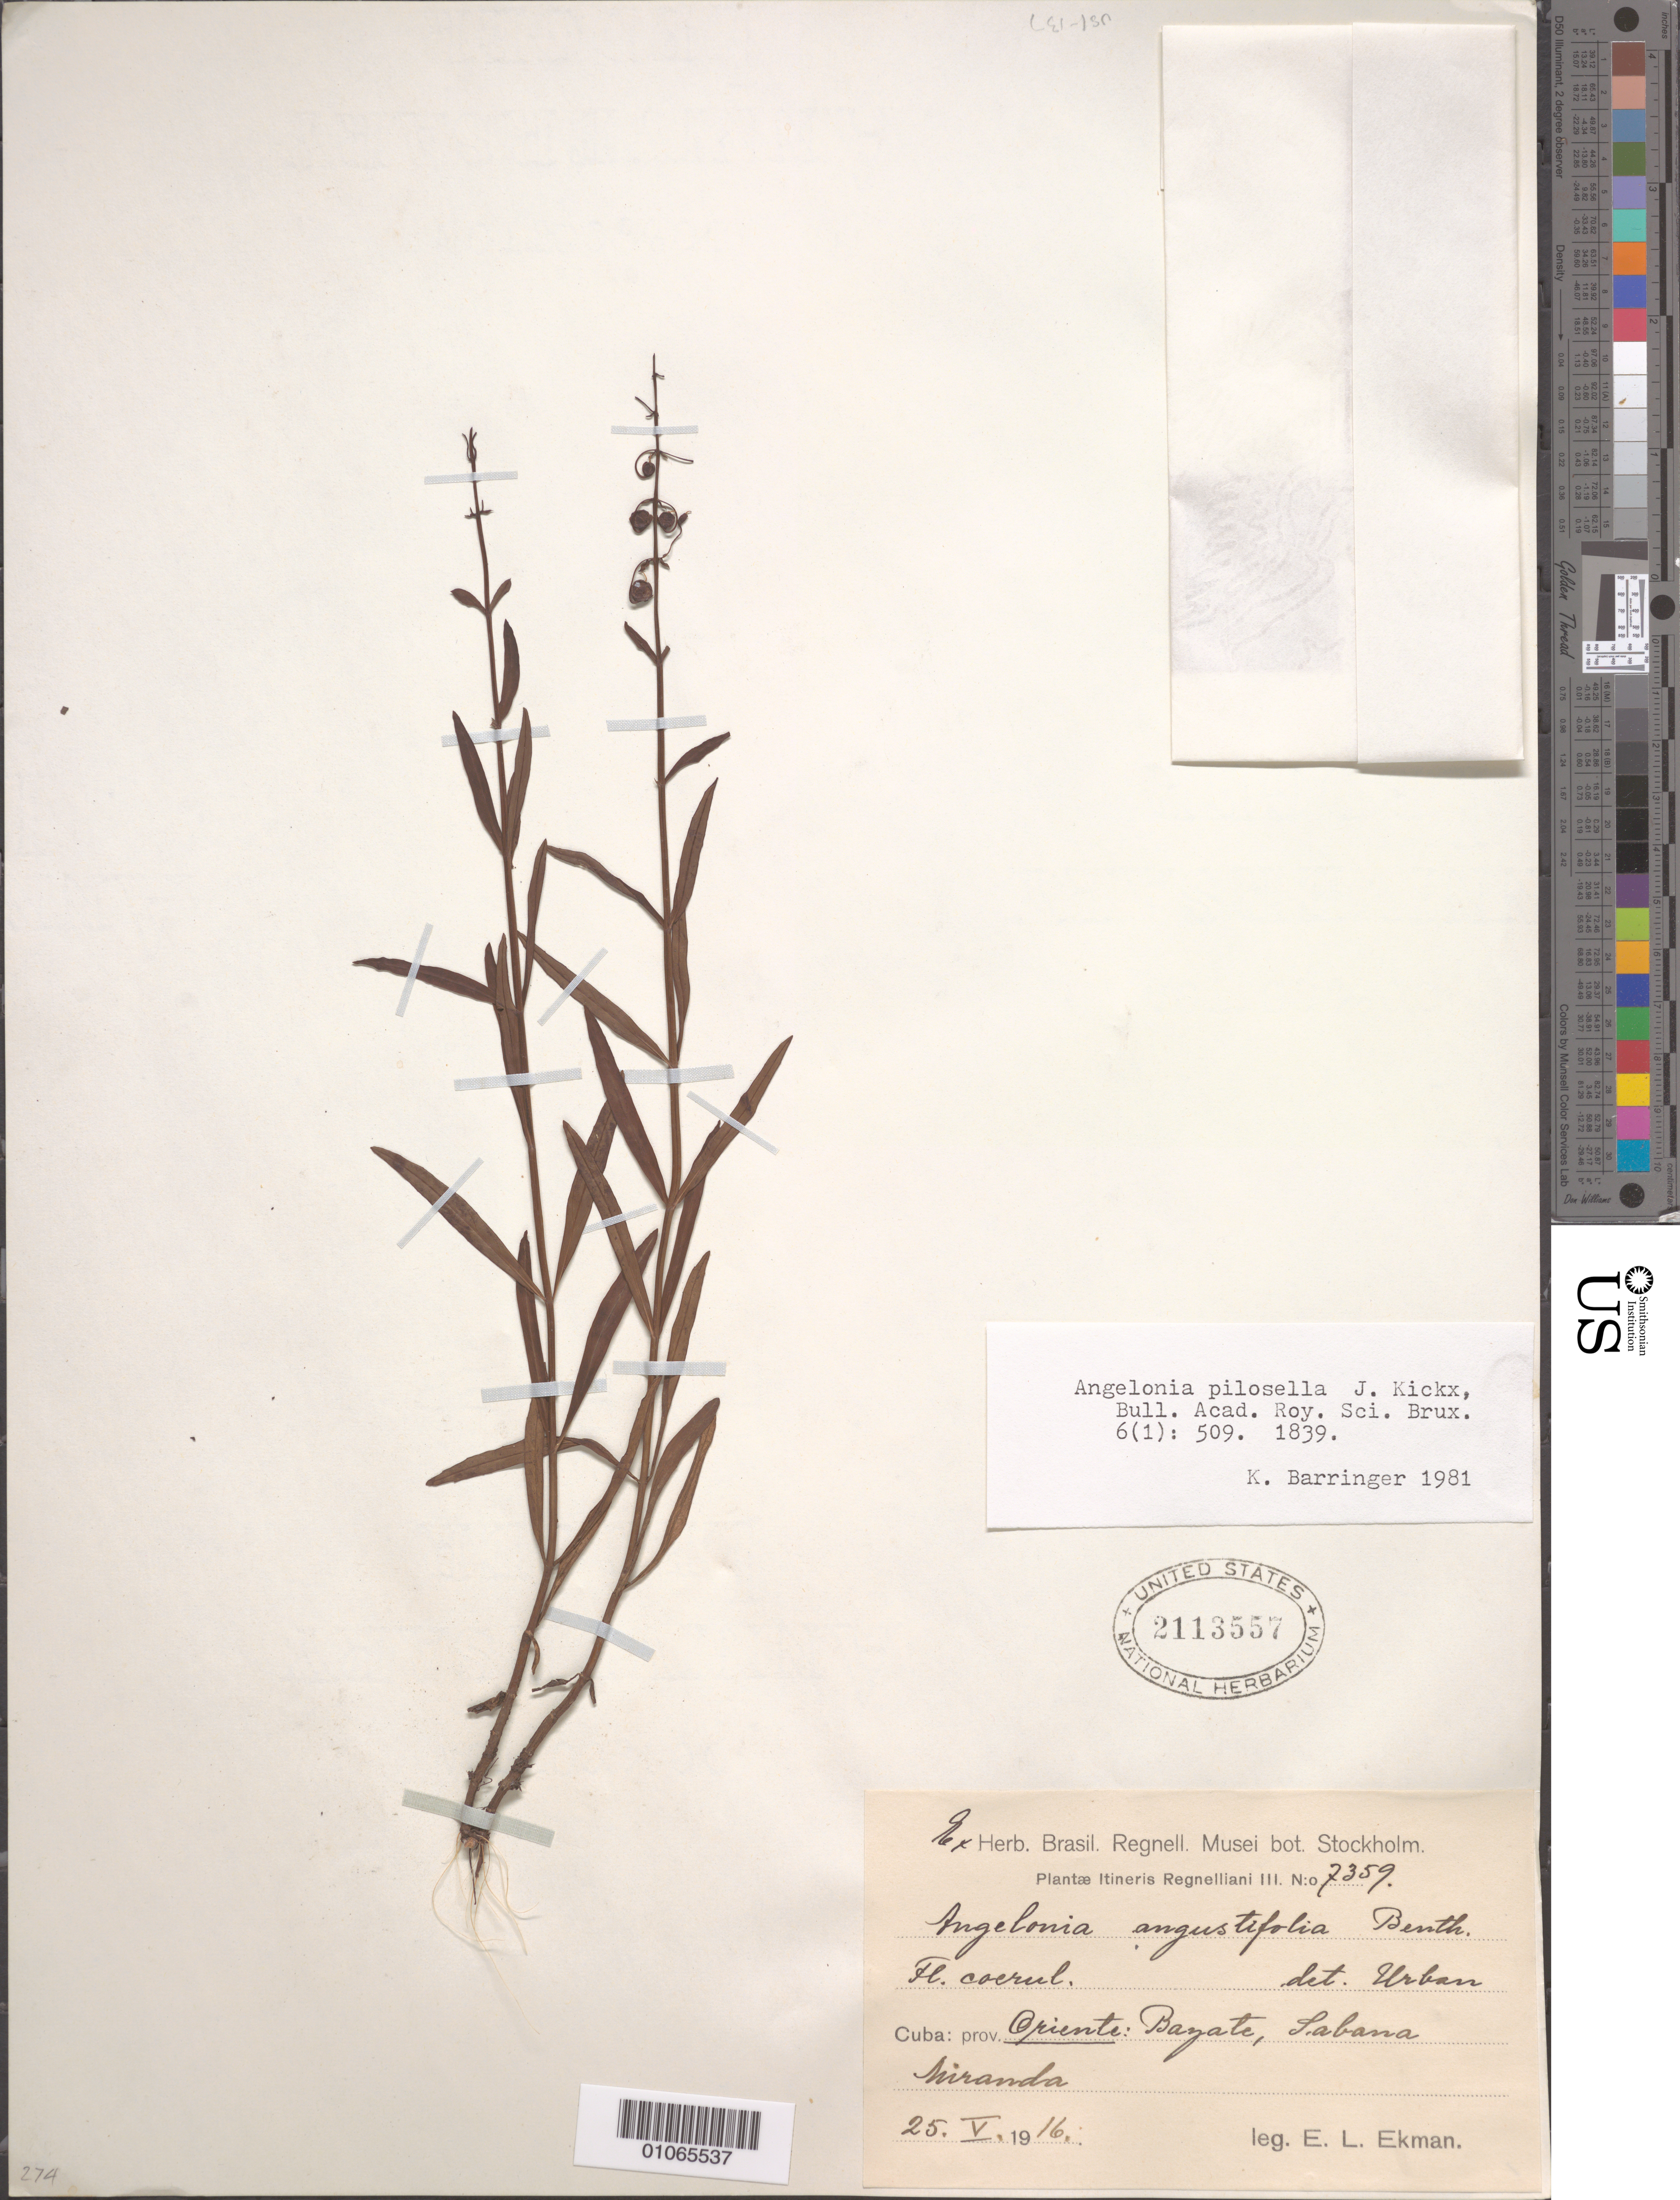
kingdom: Plantae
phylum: Tracheophyta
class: Magnoliopsida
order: Lamiales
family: Plantaginaceae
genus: Angelonia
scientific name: Angelonia pilosella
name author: J. Kickx f.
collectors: E. L. Ekman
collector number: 2359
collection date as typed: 25 May 1916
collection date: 1916-05-25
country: Cuba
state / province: Oriente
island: Cuba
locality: Bazate, Savanna Hiranda?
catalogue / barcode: US 2113557